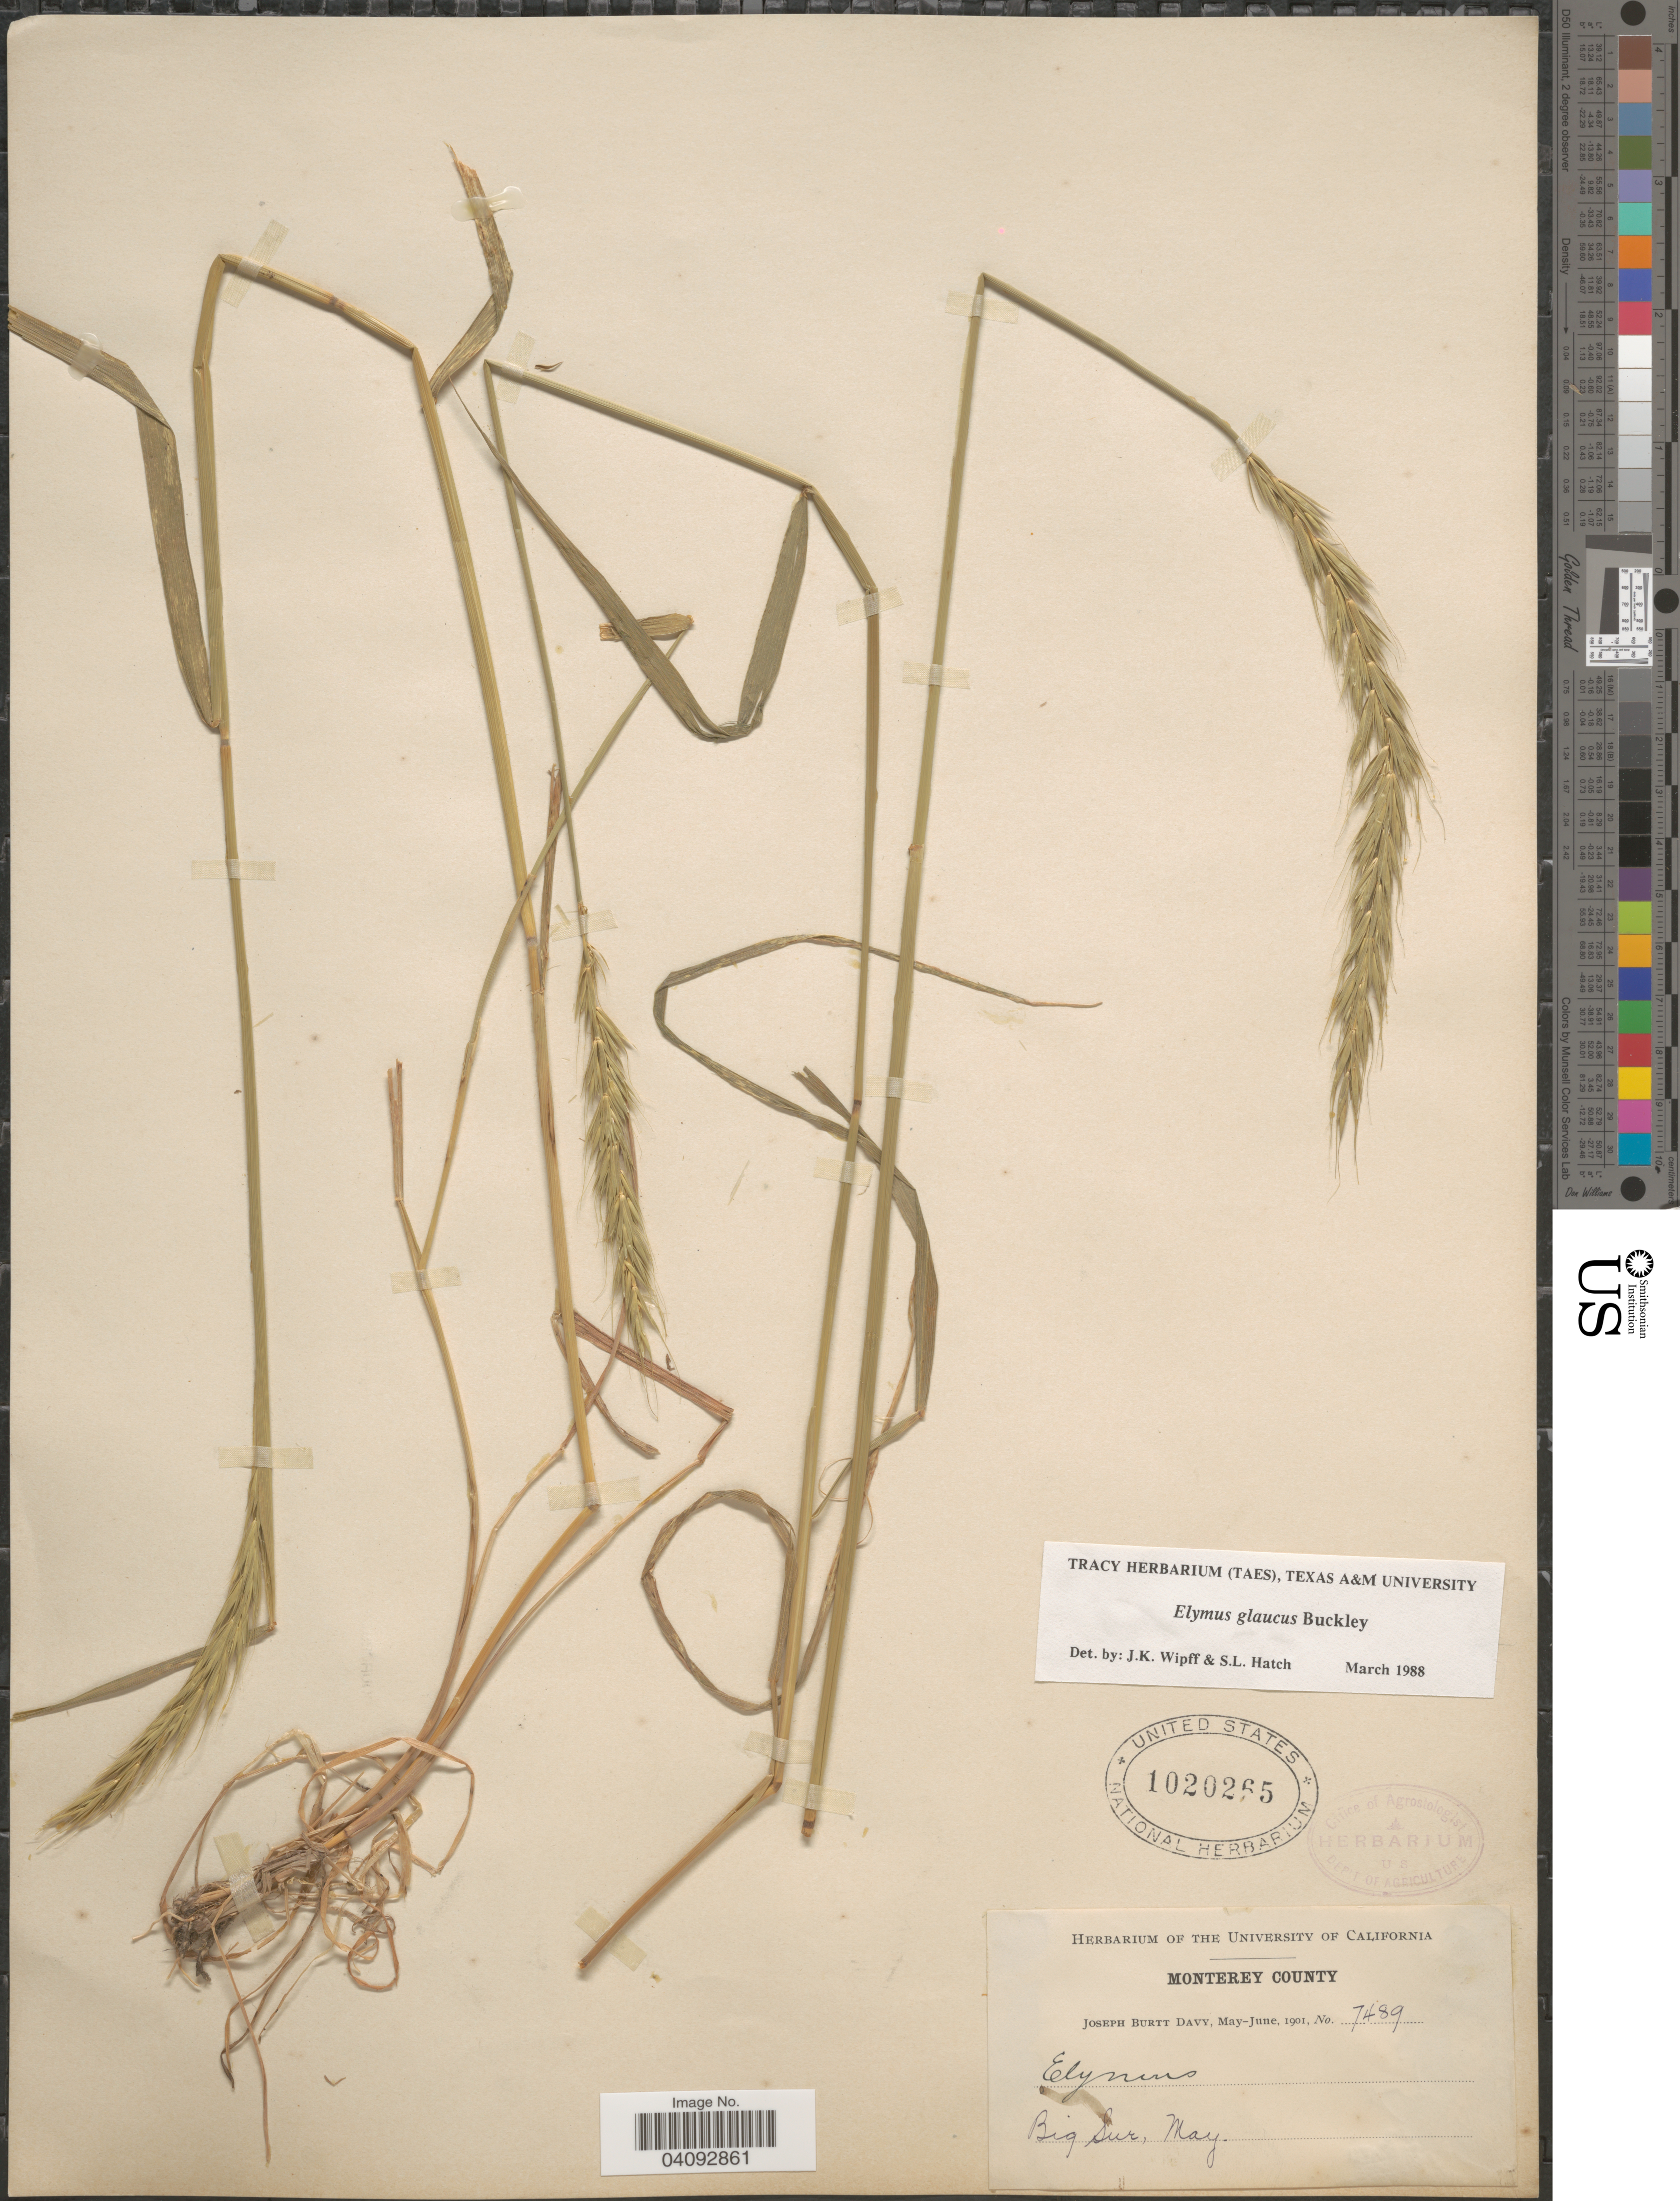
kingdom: Plantae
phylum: Tracheophyta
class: Liliopsida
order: Poales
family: Poaceae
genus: Elymus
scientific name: Elymus glaucus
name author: Buckley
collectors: J. Burtt Davy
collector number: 7489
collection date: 1901-05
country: United States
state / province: California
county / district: Monterey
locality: Monterey County. Big Sur.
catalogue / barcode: US 1020265